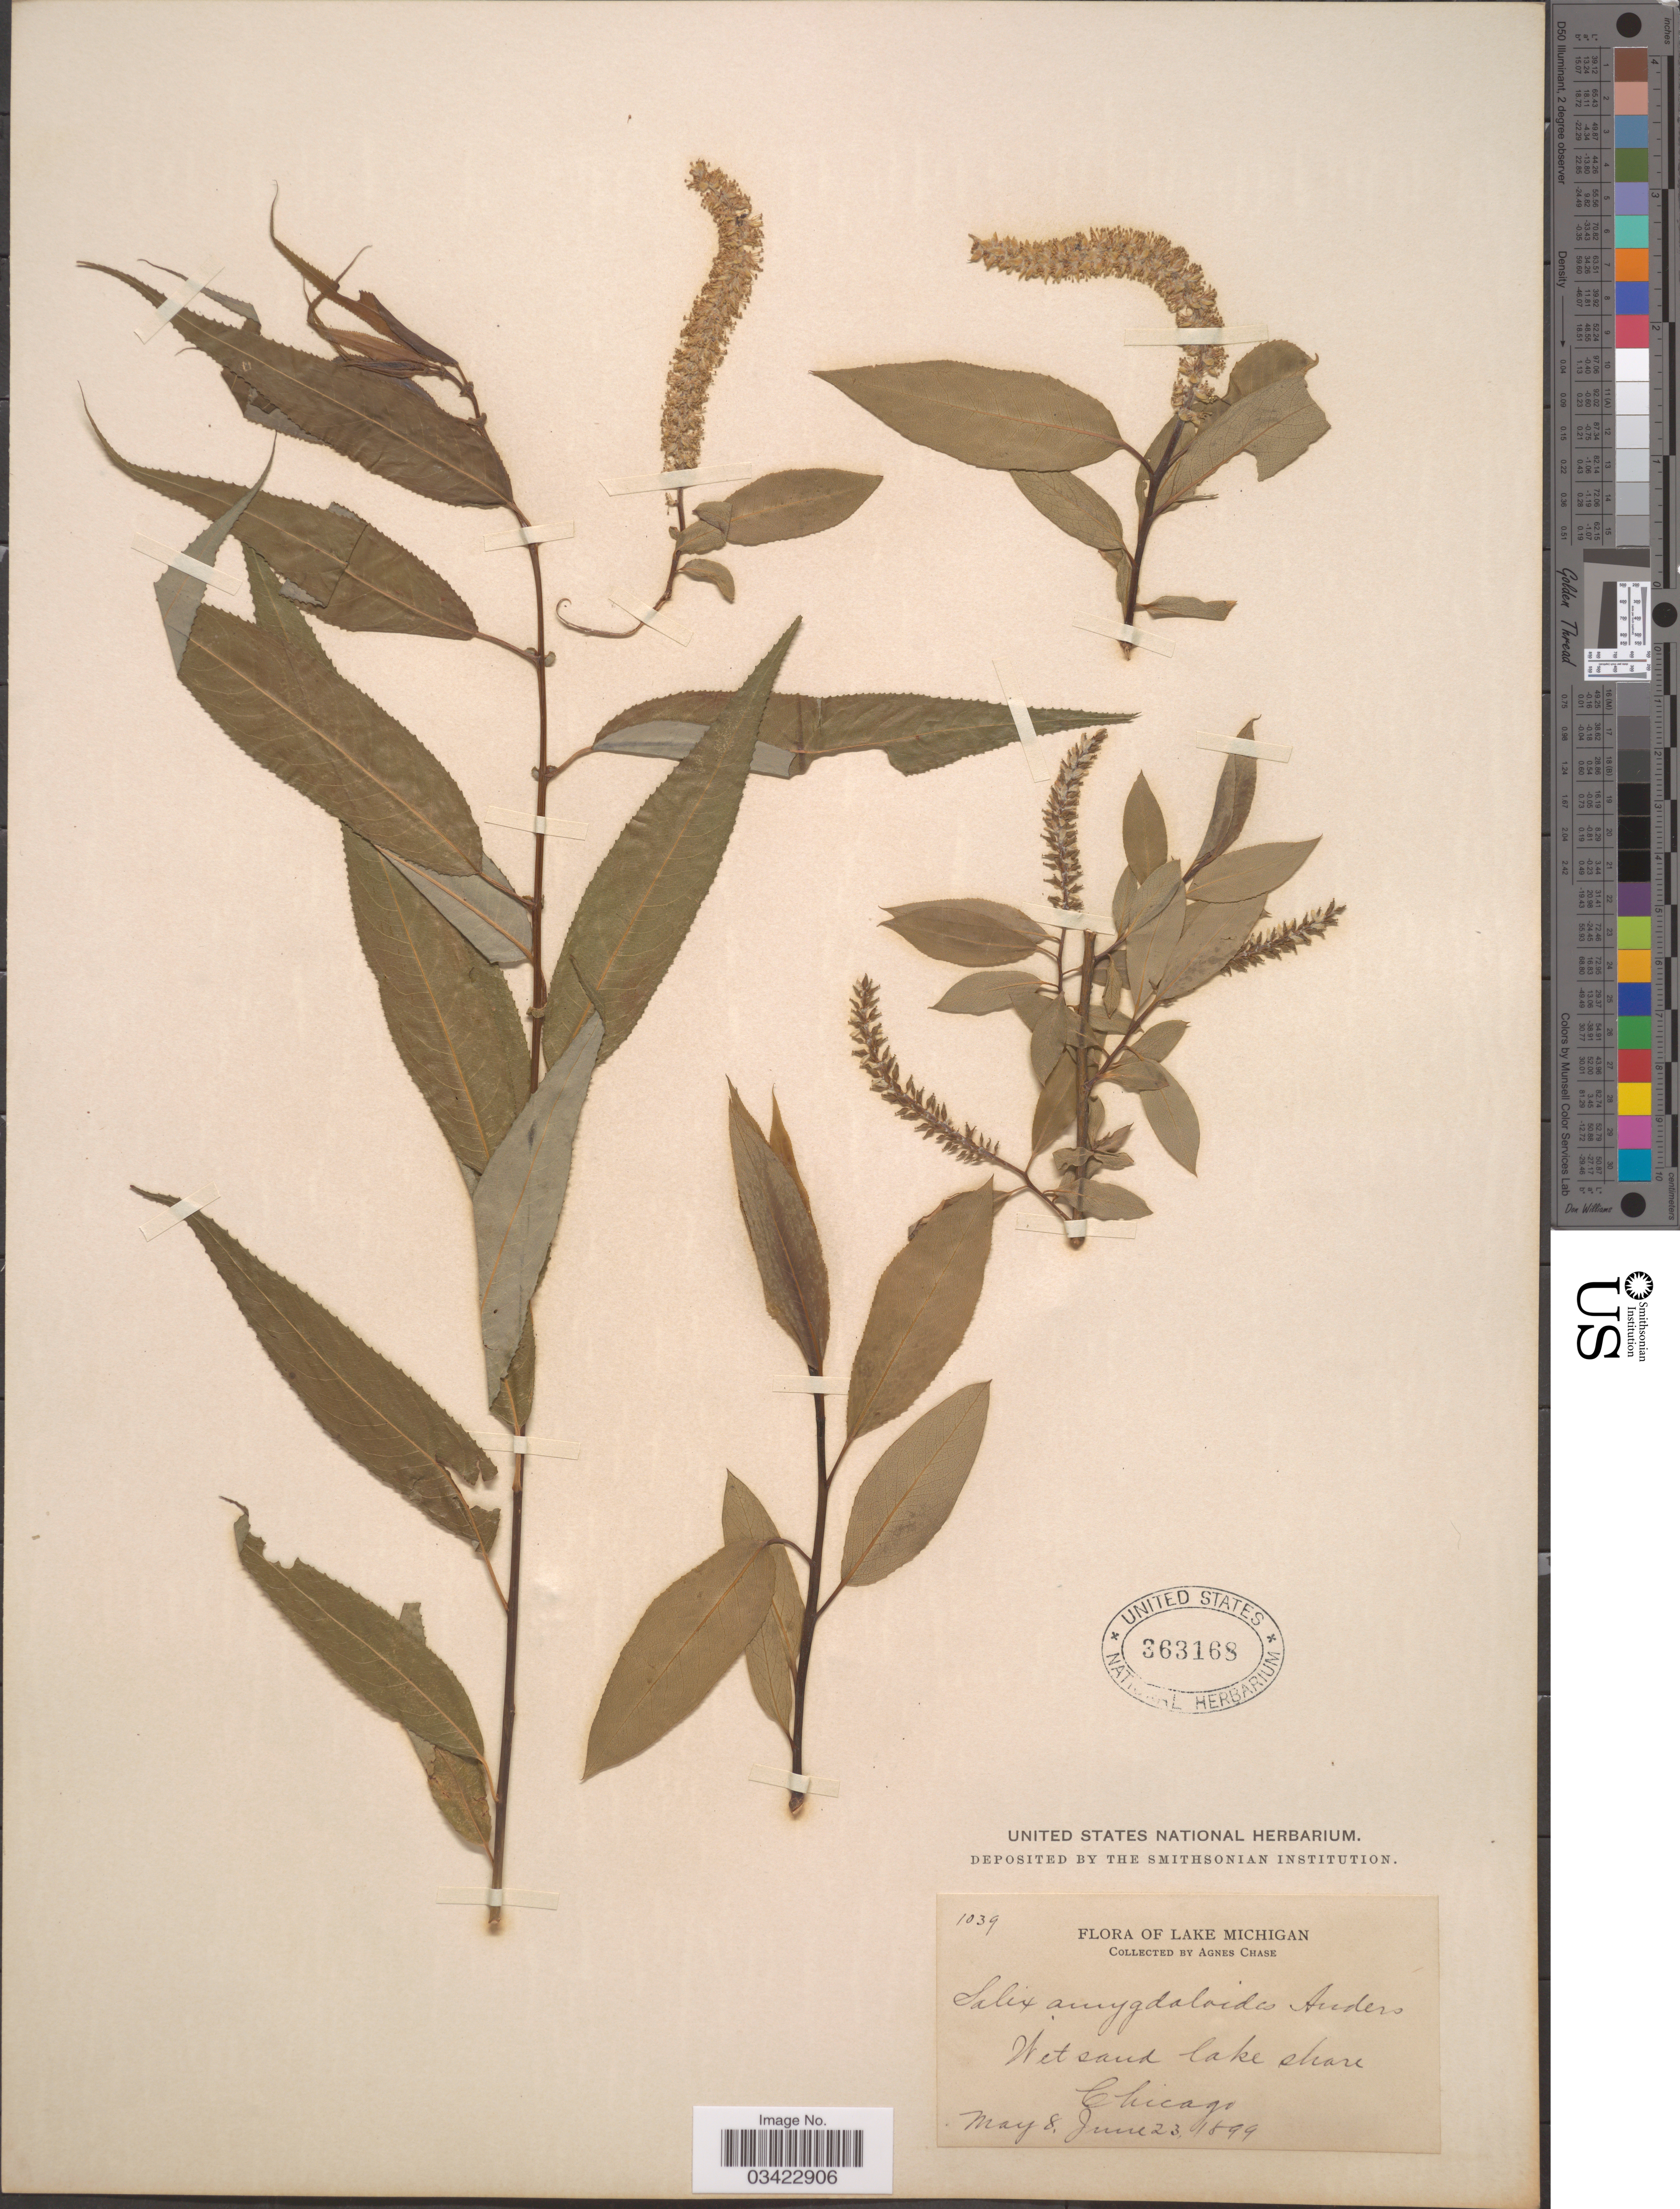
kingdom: Plantae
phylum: Tracheophyta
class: Magnoliopsida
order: Malpighiales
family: Salicaceae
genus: Salix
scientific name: Salix amygdaloides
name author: Andersson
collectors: A. Chase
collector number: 1039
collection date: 1899-05-08/1899-06-23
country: United States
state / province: Illinois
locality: Lake Michigan. Chicago.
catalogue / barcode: US 363168